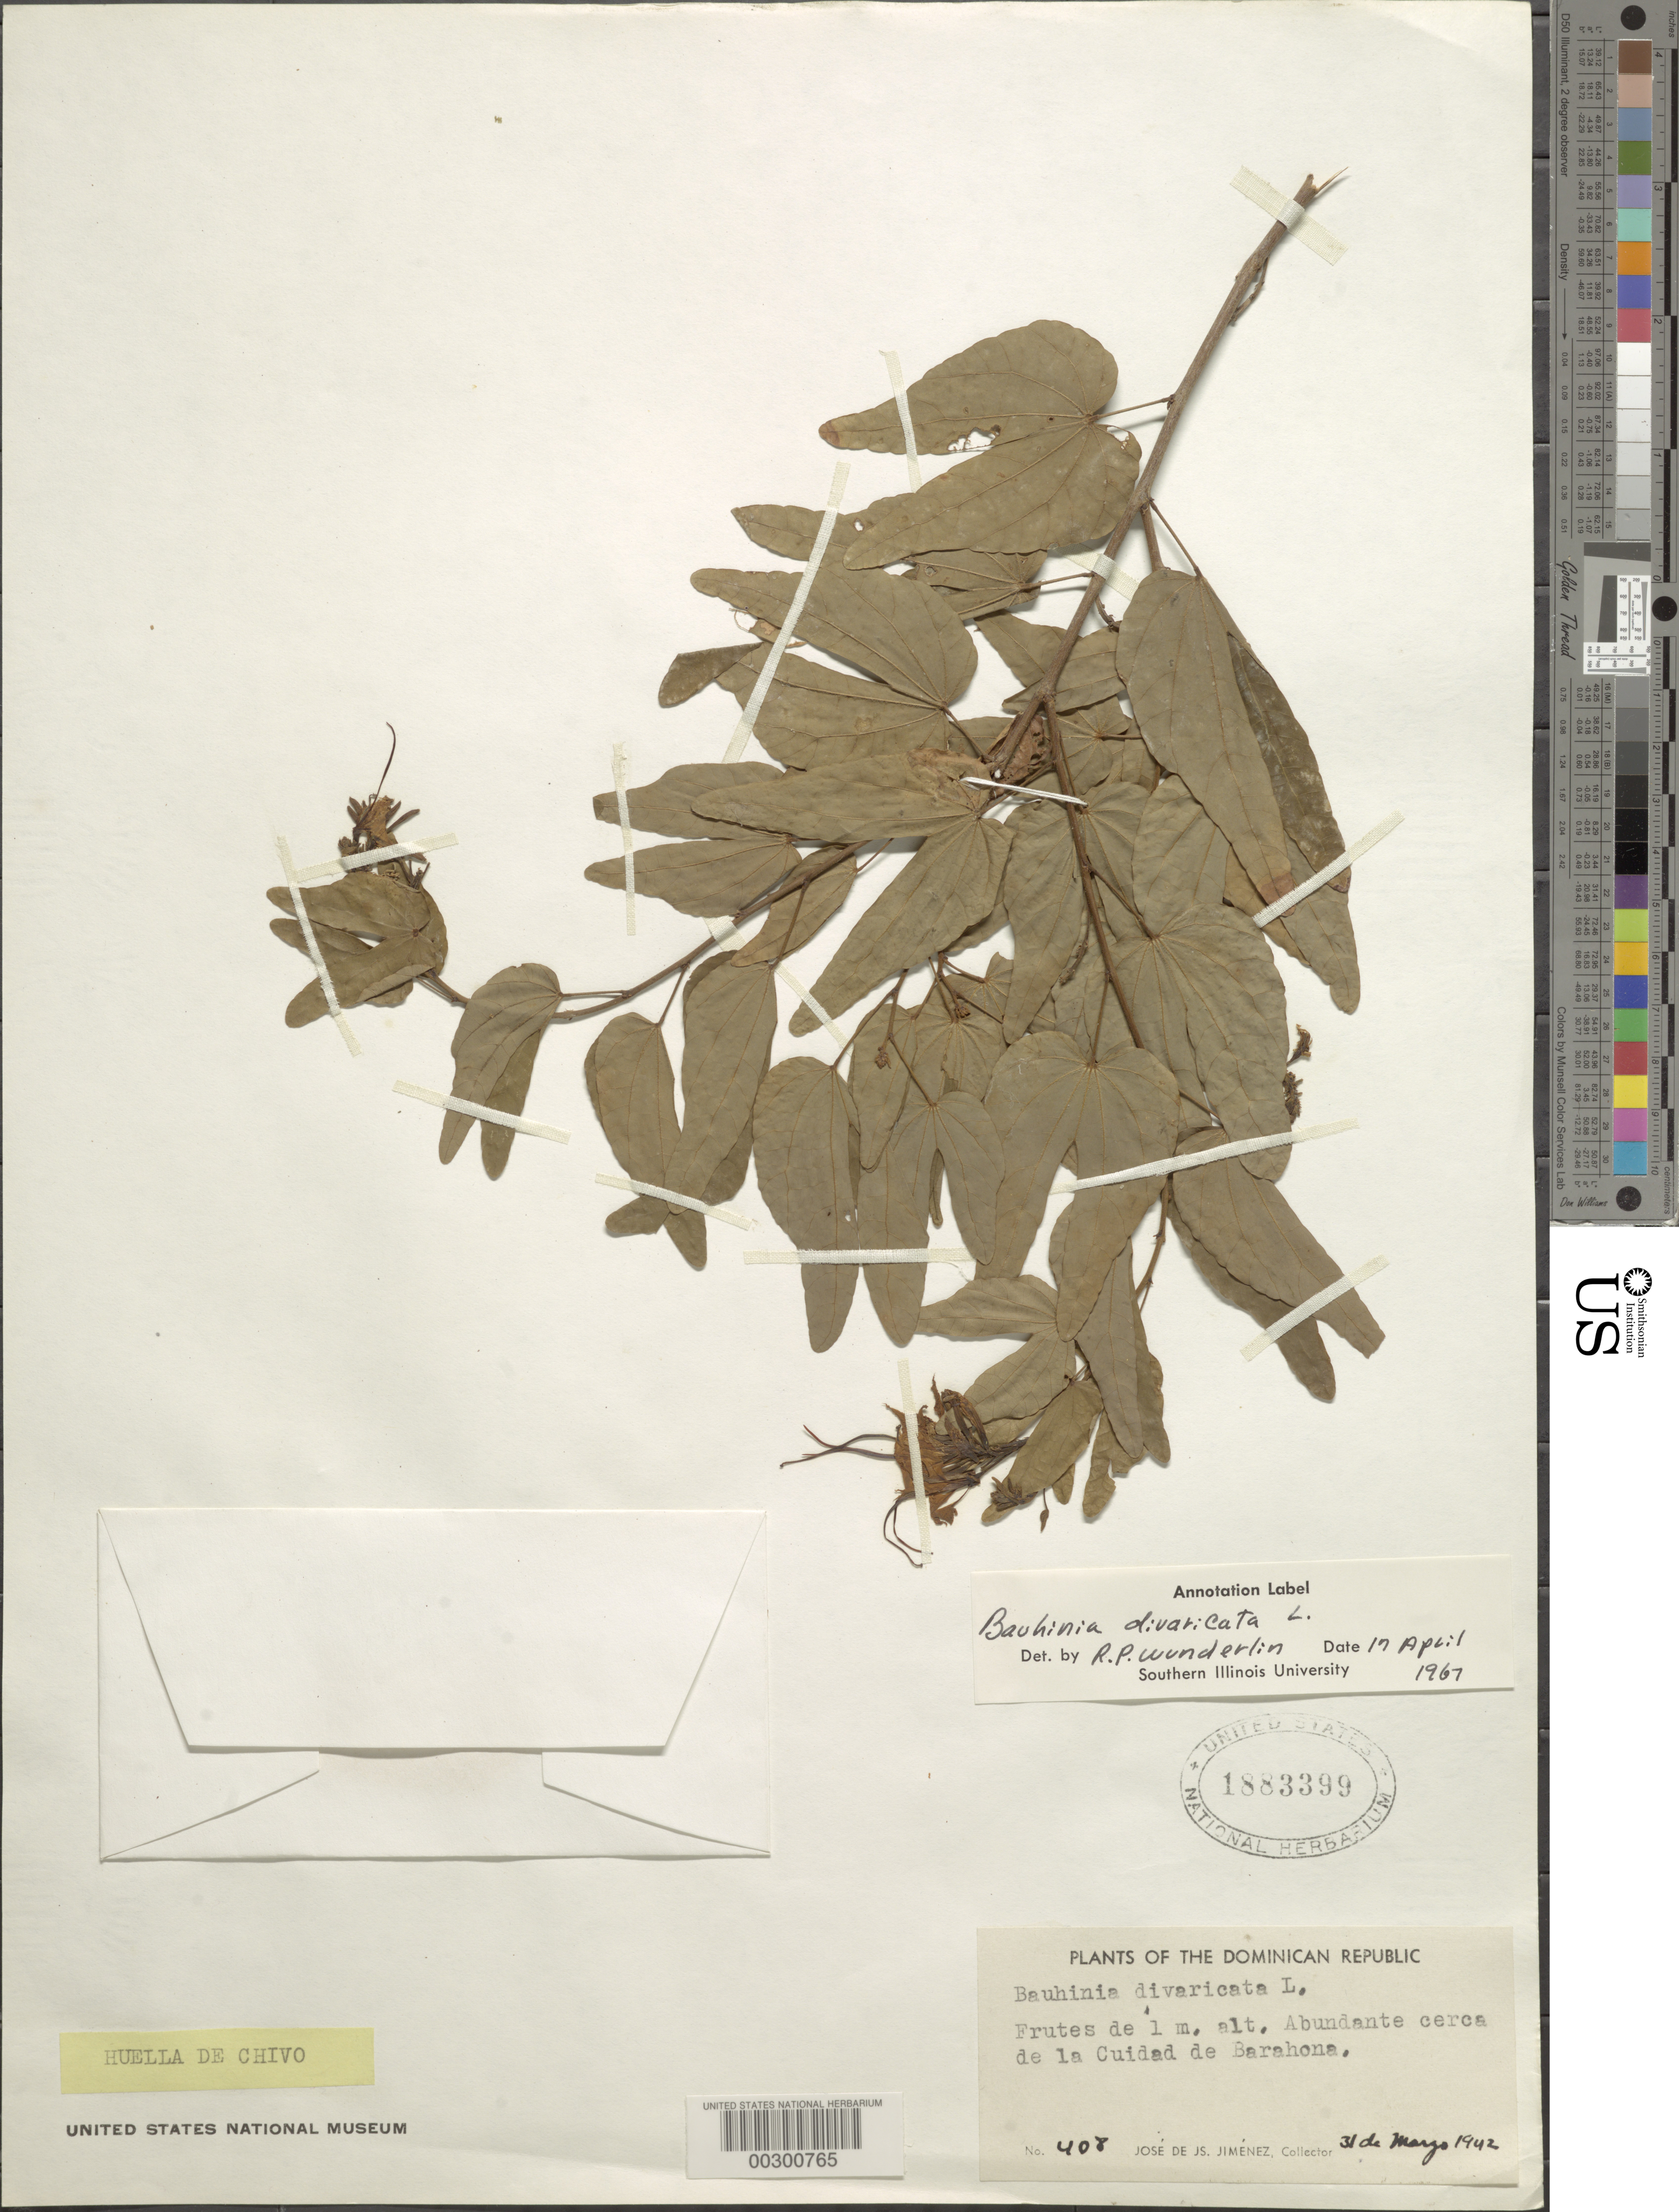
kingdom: Plantae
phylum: Tracheophyta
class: Magnoliopsida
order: Fabales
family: Fabaceae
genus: Bauhinia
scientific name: Bauhinia divaricata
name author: L.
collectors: J. J. Jiménez Almonte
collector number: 408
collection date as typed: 31 May 1942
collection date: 1942-05-31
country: Dominican Republic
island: Hispaniola Island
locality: Ca the cuidad de barahona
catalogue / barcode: US 1883399